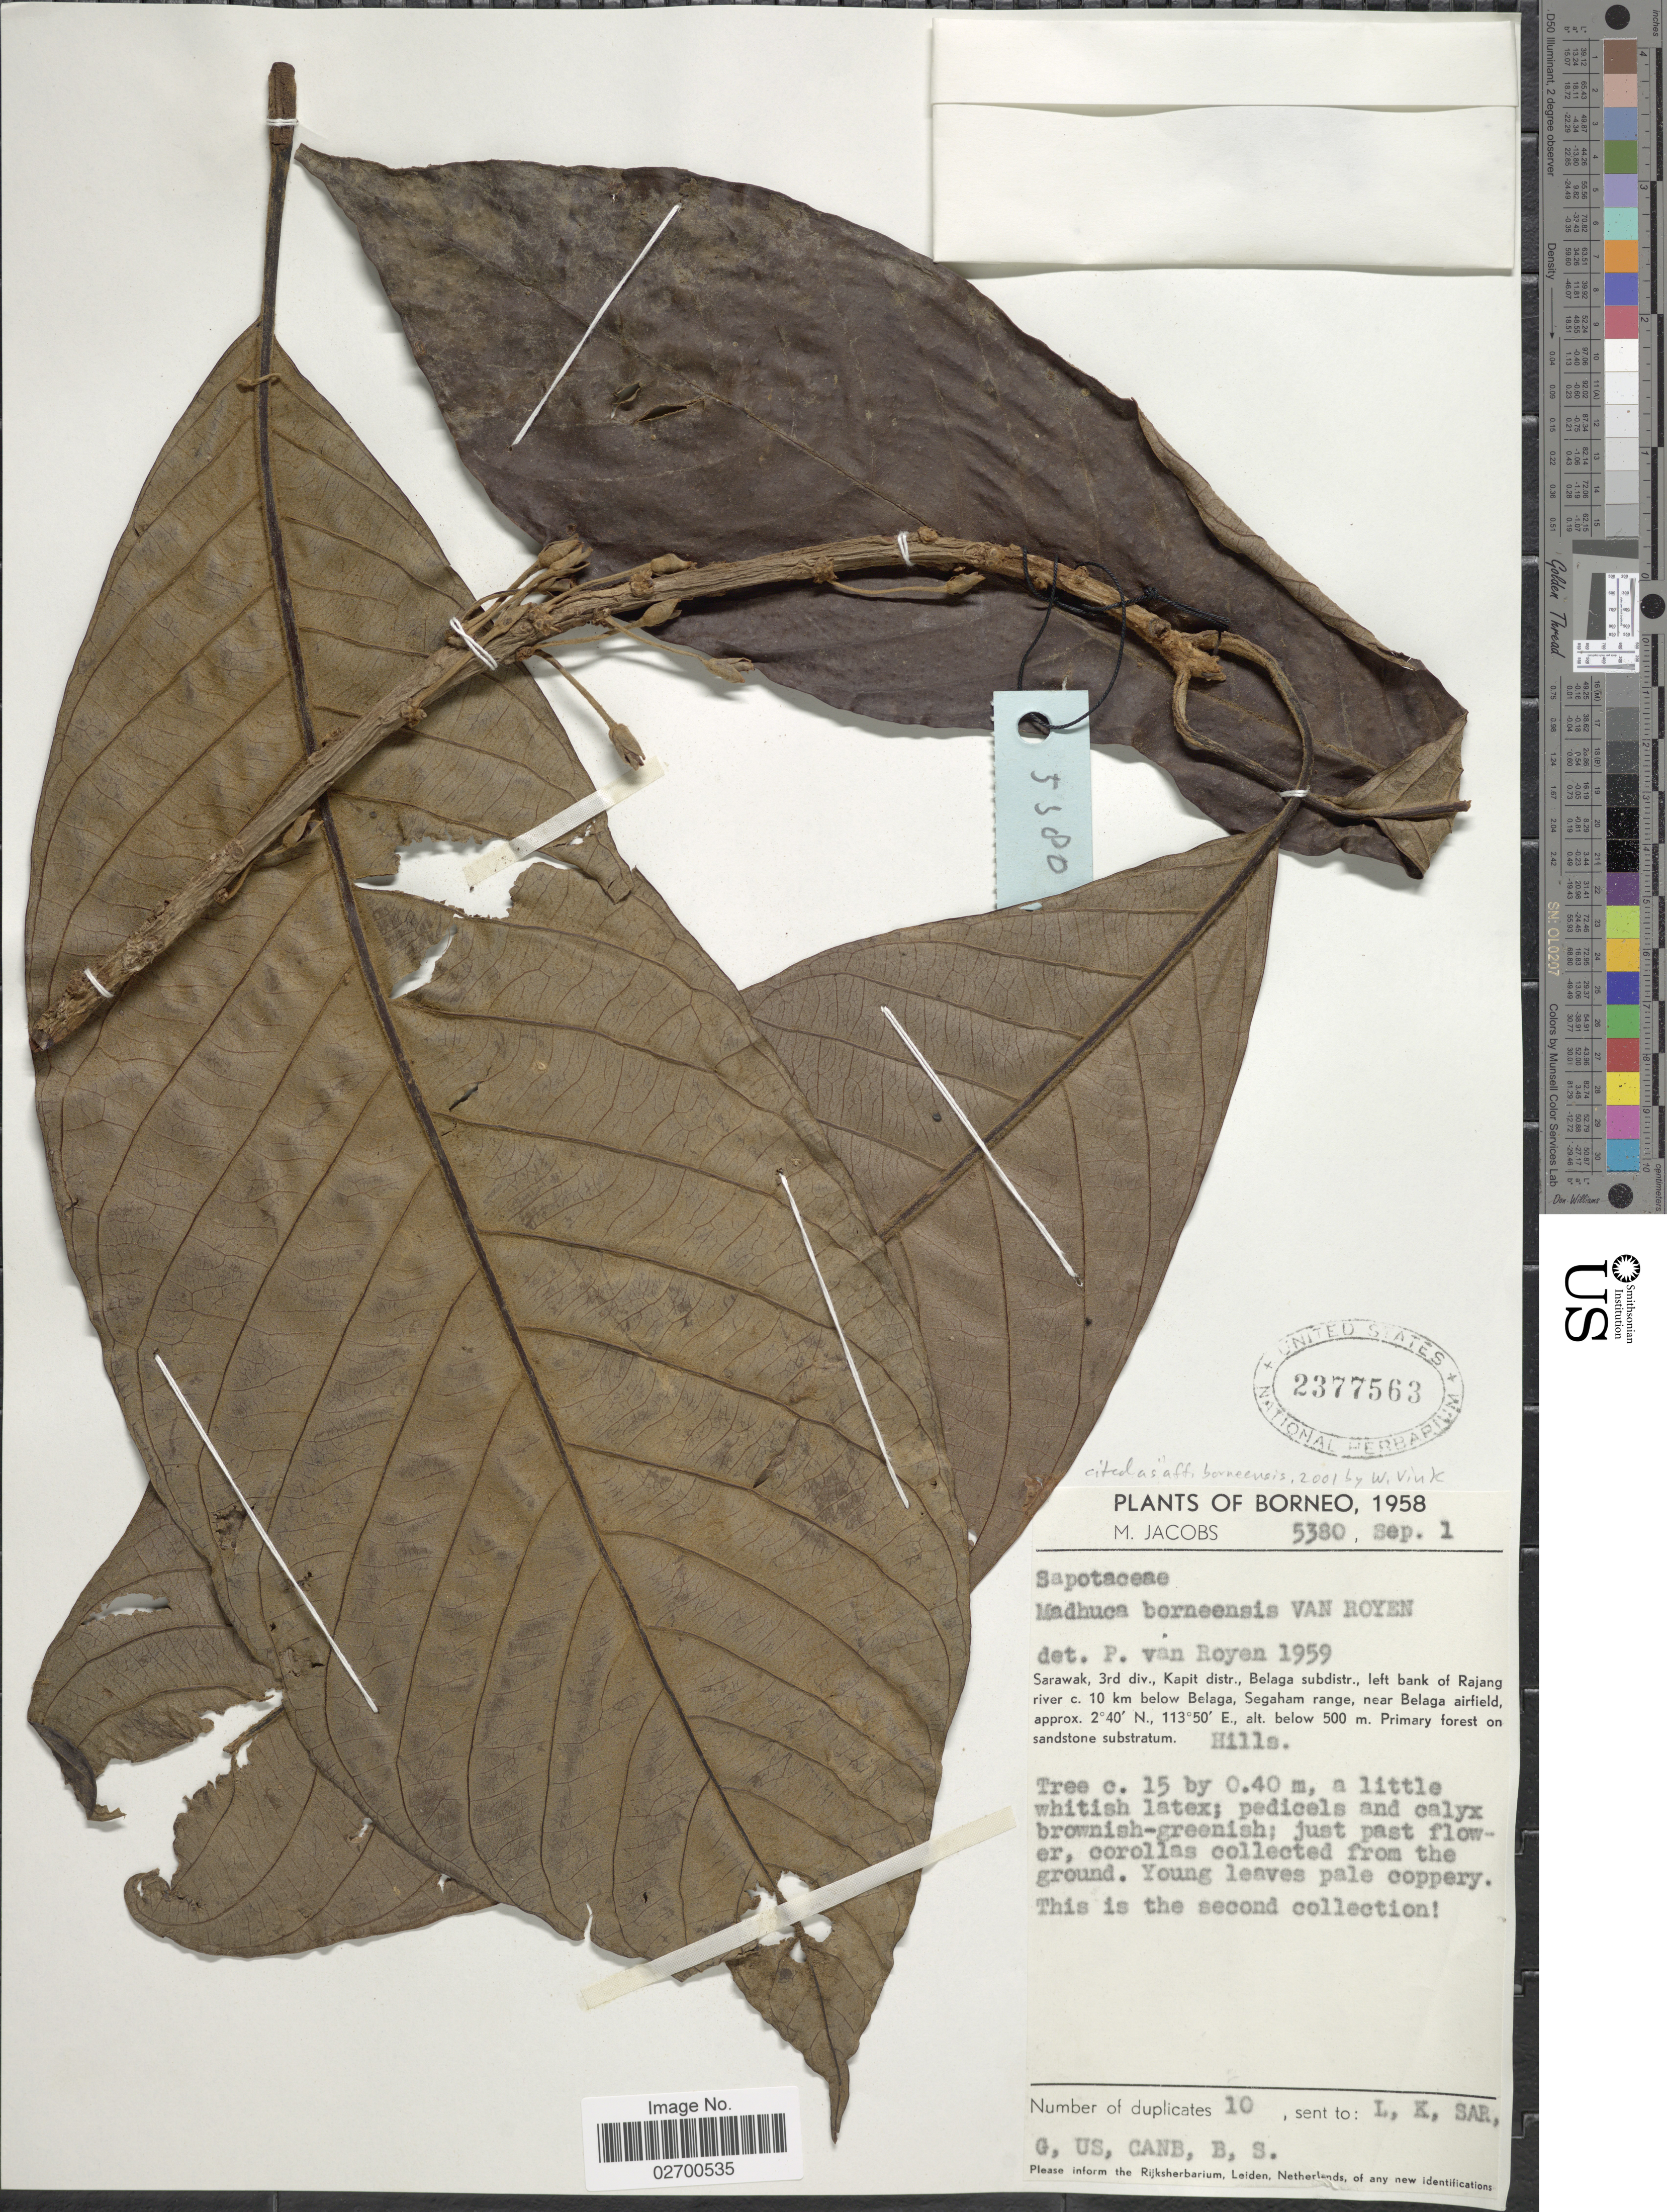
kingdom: Plantae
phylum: Tracheophyta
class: Magnoliopsida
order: Ericales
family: Sapotaceae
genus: Madhuca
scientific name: Madhuca borneensis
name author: P. Royen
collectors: M. Jacobs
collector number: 5380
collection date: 1958-09-01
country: Malaysia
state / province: Sarawak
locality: Borneo. 3rd div., Kapit distr., Belaga subdistr., left bank of Rajang river c. 10 km below Belaga, Segaham range, near Belaga airfield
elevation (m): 500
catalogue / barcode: US 2377563